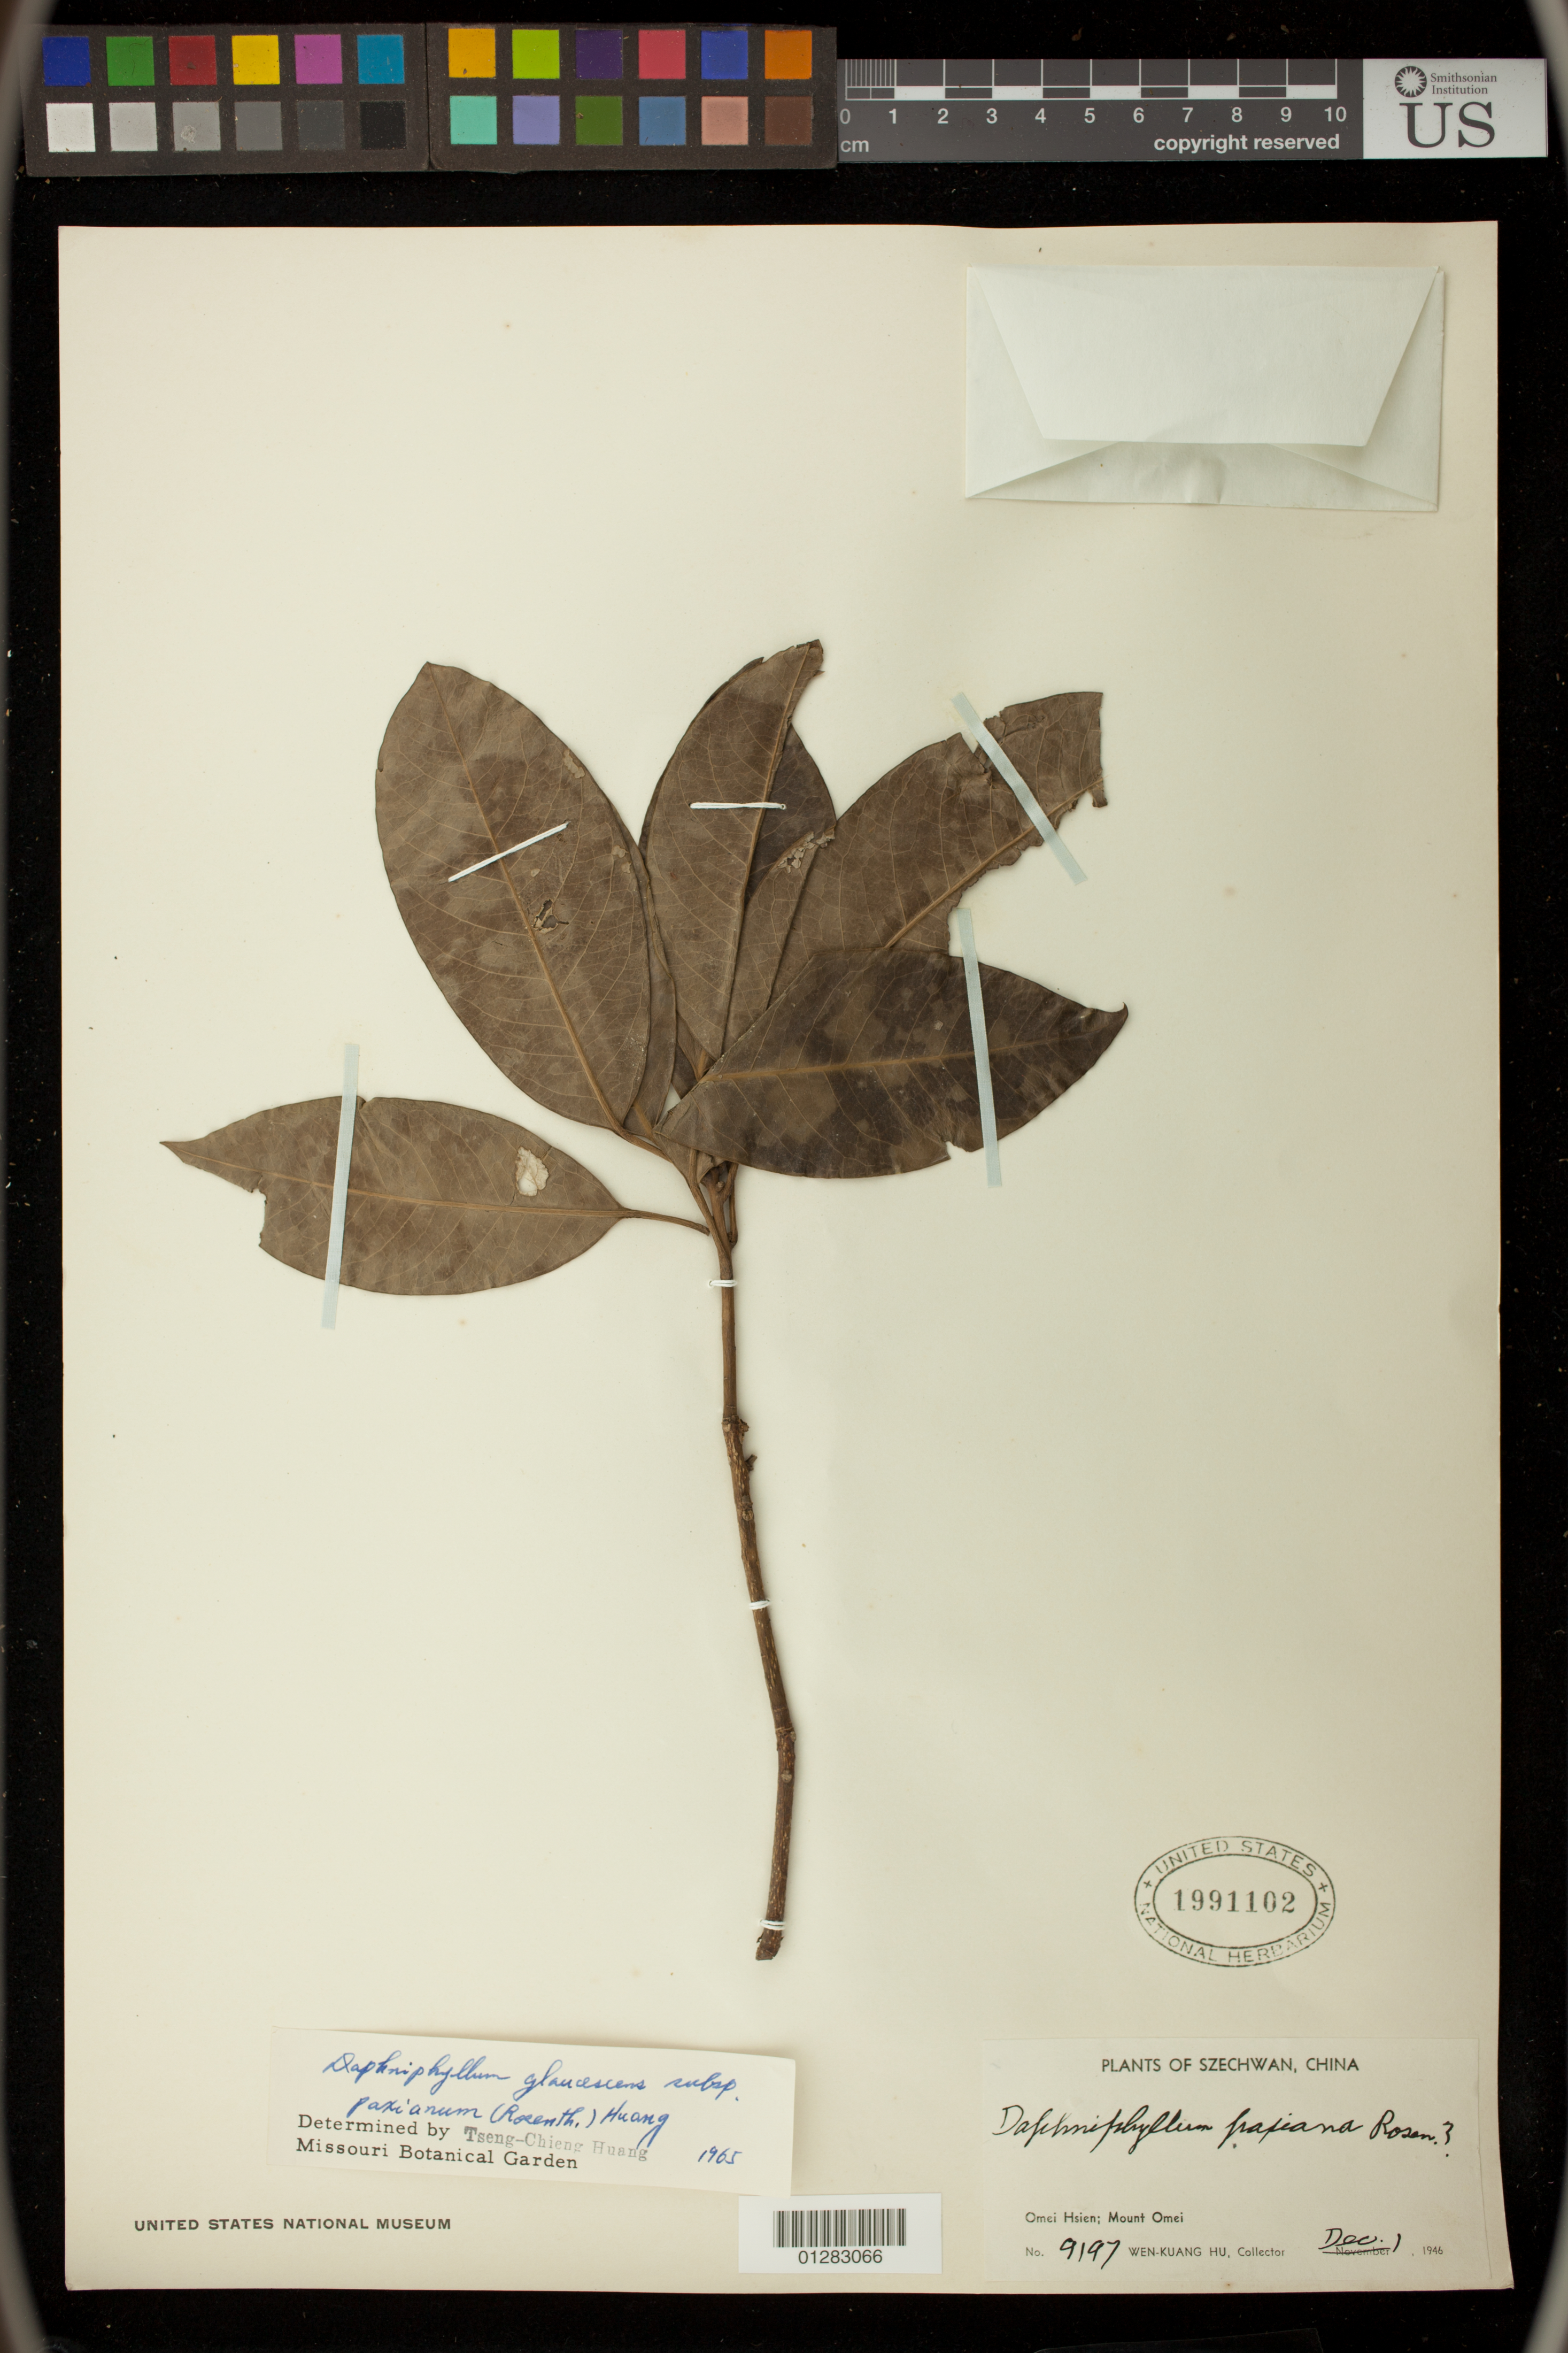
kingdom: Plantae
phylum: Tracheophyta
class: Magnoliopsida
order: Saxifragales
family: Daphniphyllaceae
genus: Daphniphyllum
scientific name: Daphniphyllum glaucescens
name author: Blume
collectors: W. K. Hu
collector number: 9197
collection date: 1946-12-01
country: China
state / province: Sichuan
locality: Omei Hsien; Mount Omei, Szechwan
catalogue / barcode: US 1991102